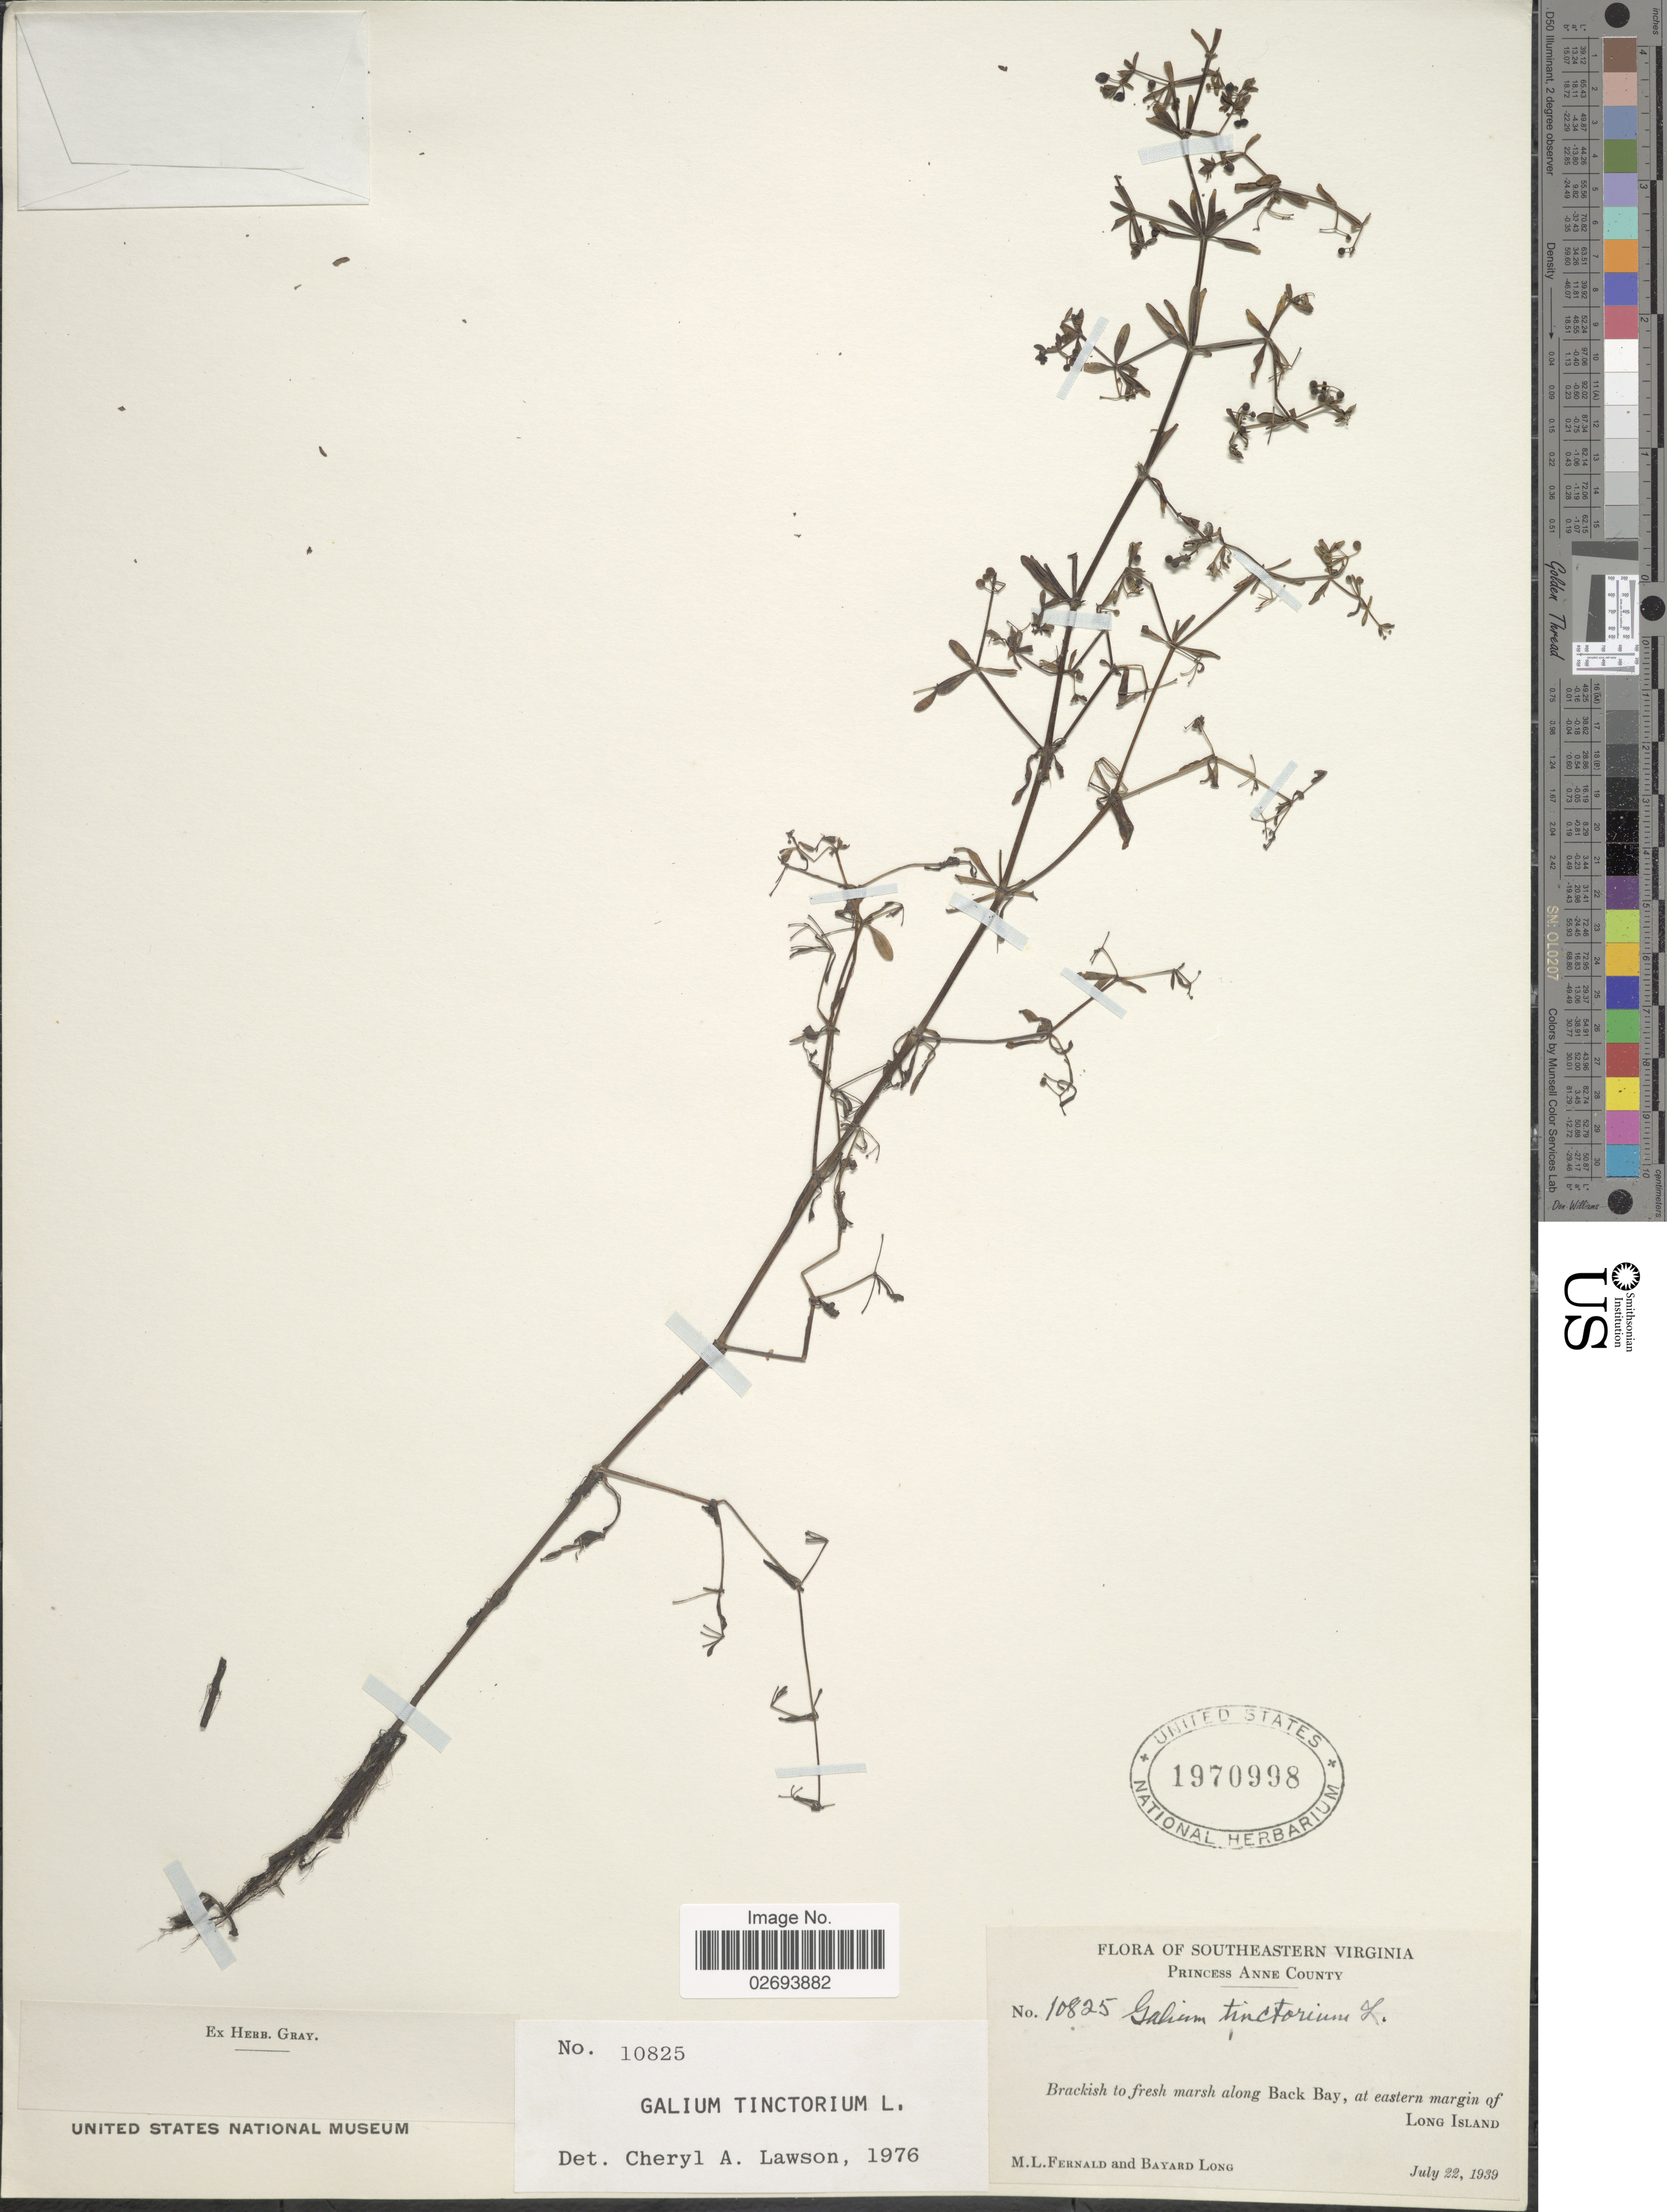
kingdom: Plantae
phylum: Tracheophyta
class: Magnoliopsida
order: Gentianales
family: Rubiaceae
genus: Galium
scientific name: Galium tinctorium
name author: (L.) Scop.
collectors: M. L. Fernald & B. Long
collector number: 10825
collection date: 1939-07-22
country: United States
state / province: Virginia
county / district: City of Virginia Beach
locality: Southeastern Virginia. Princess Anne County. Brackish to fresh marsh along Back bay, at eastern margin of Long Island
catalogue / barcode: US 1970998